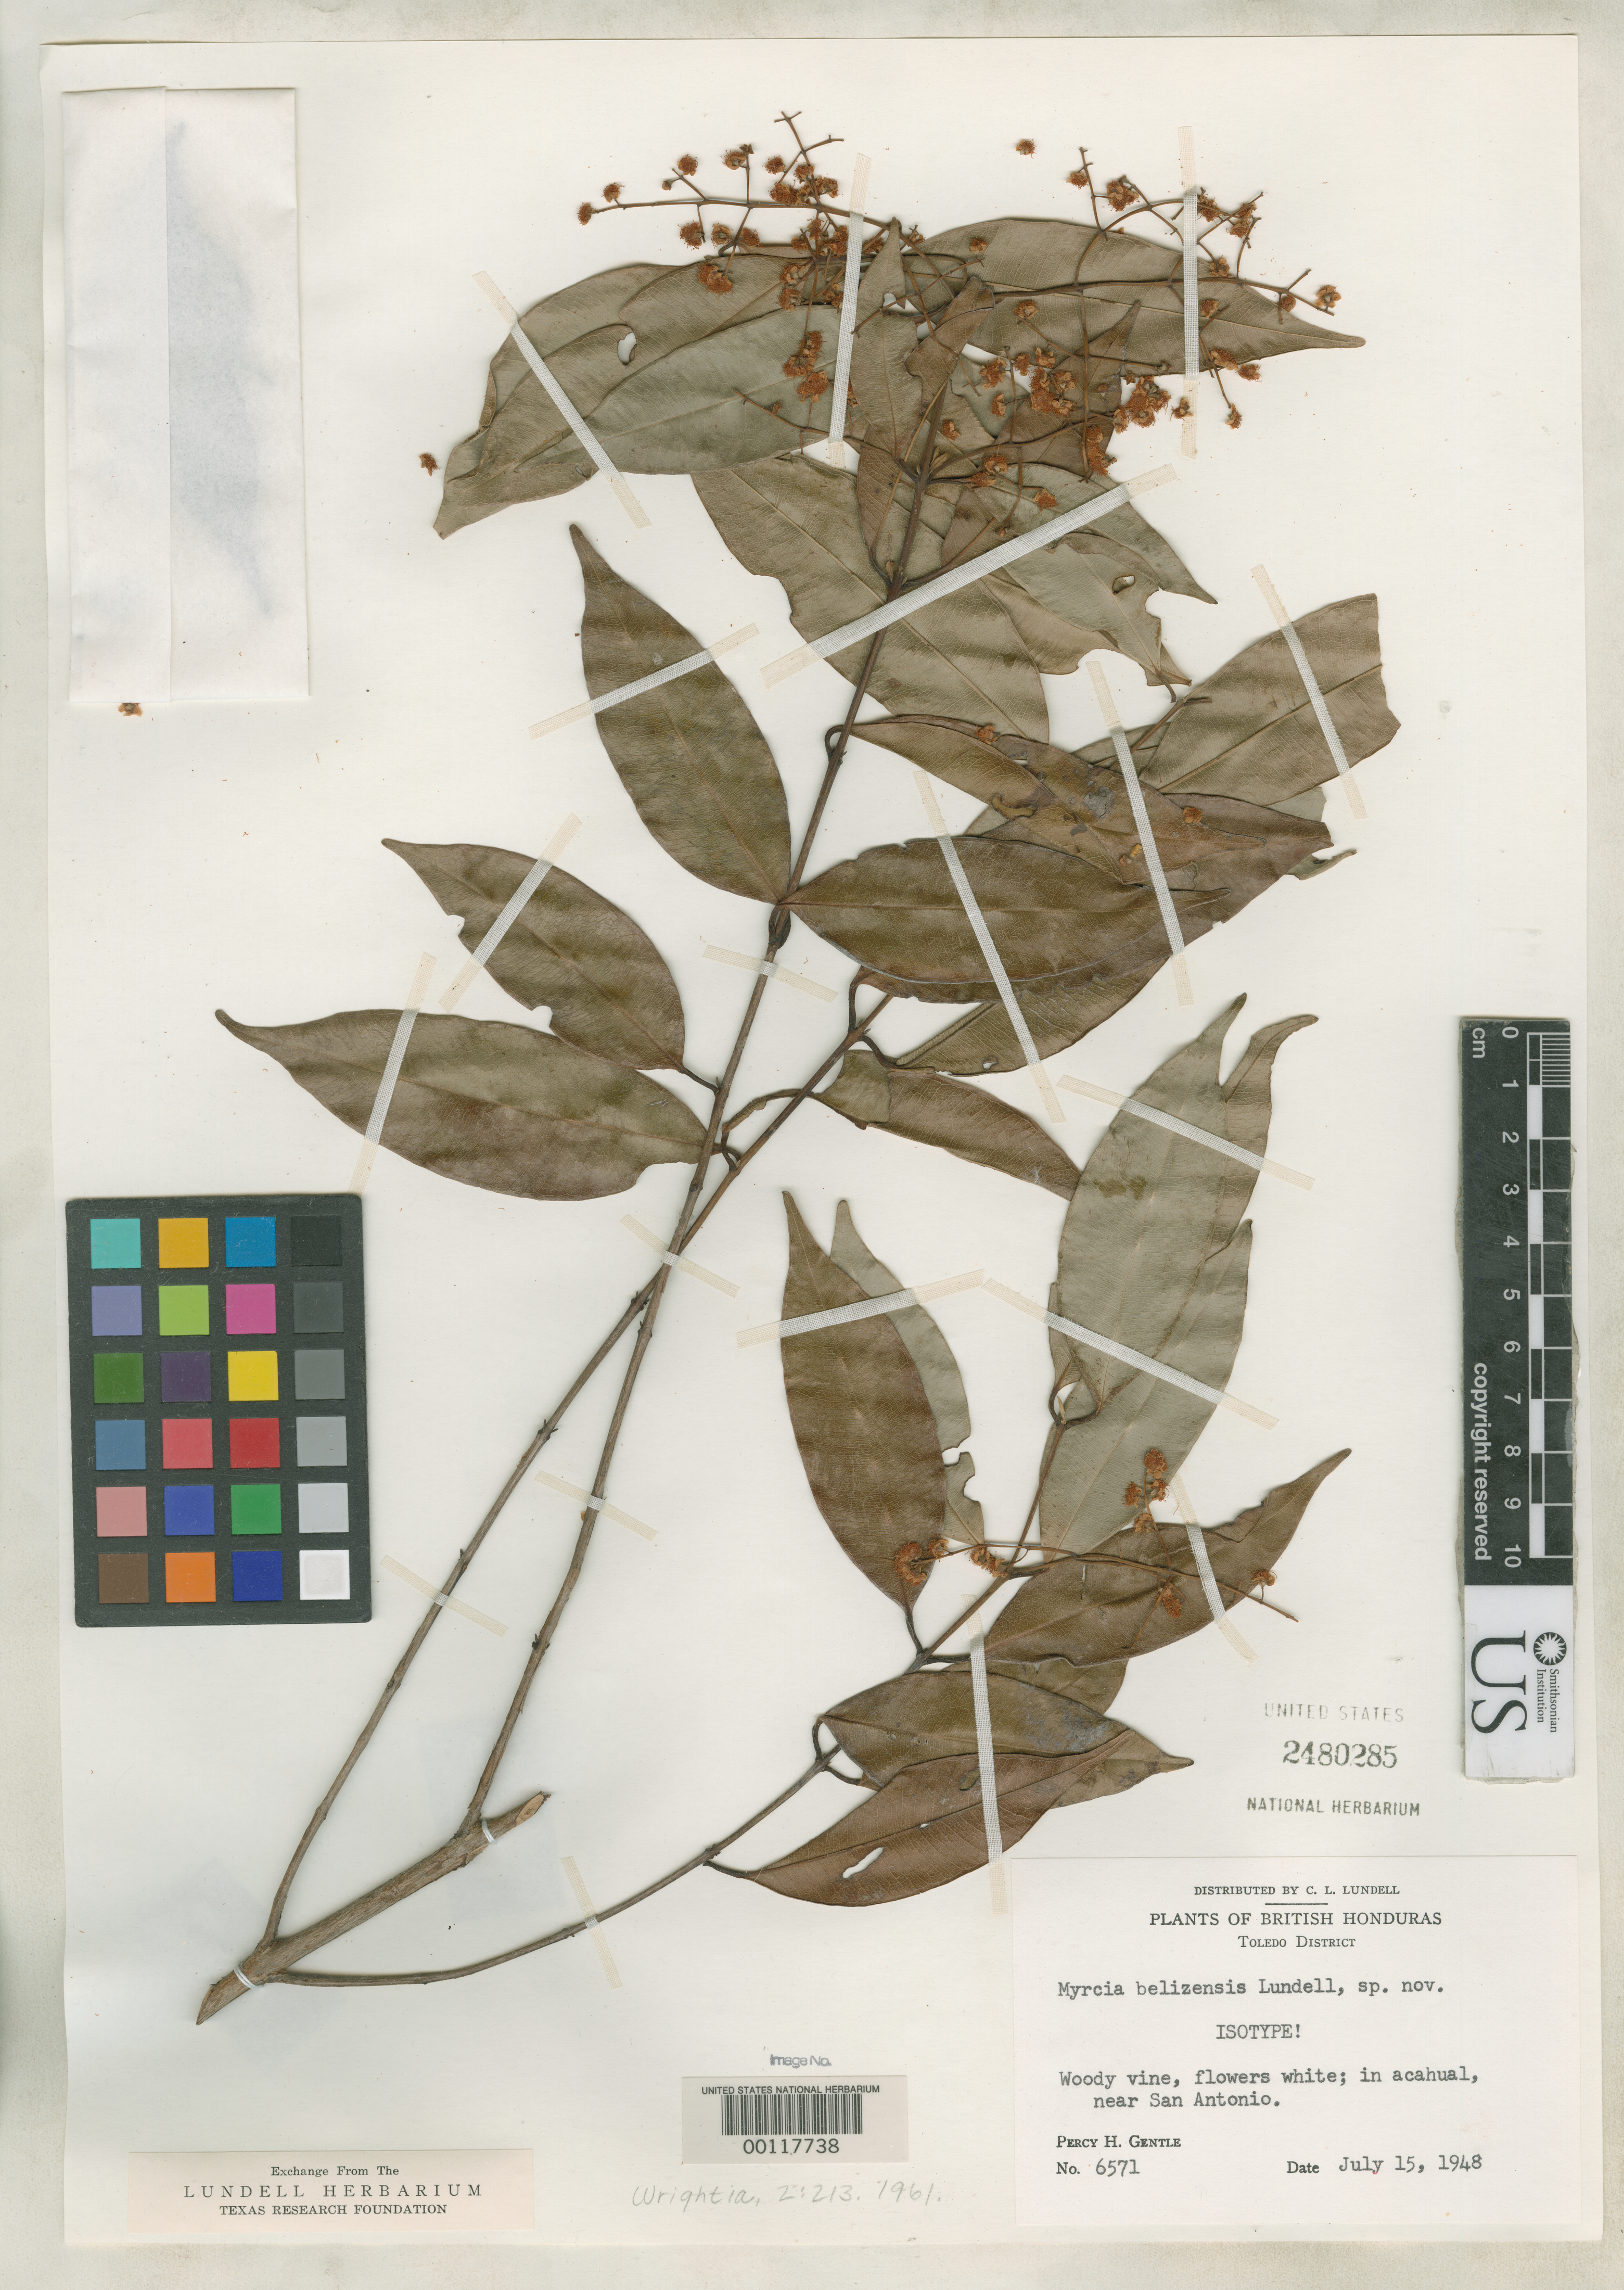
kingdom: Plantae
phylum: Tracheophyta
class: Magnoliopsida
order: Myrtales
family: Myrtaceae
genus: Myrcia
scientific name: Myrcia belizensis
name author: Lundell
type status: Isotype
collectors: P. H. Gentle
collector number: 6571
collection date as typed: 15 Jul 1948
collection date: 1948-07-15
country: Belize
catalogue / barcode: US 2480285